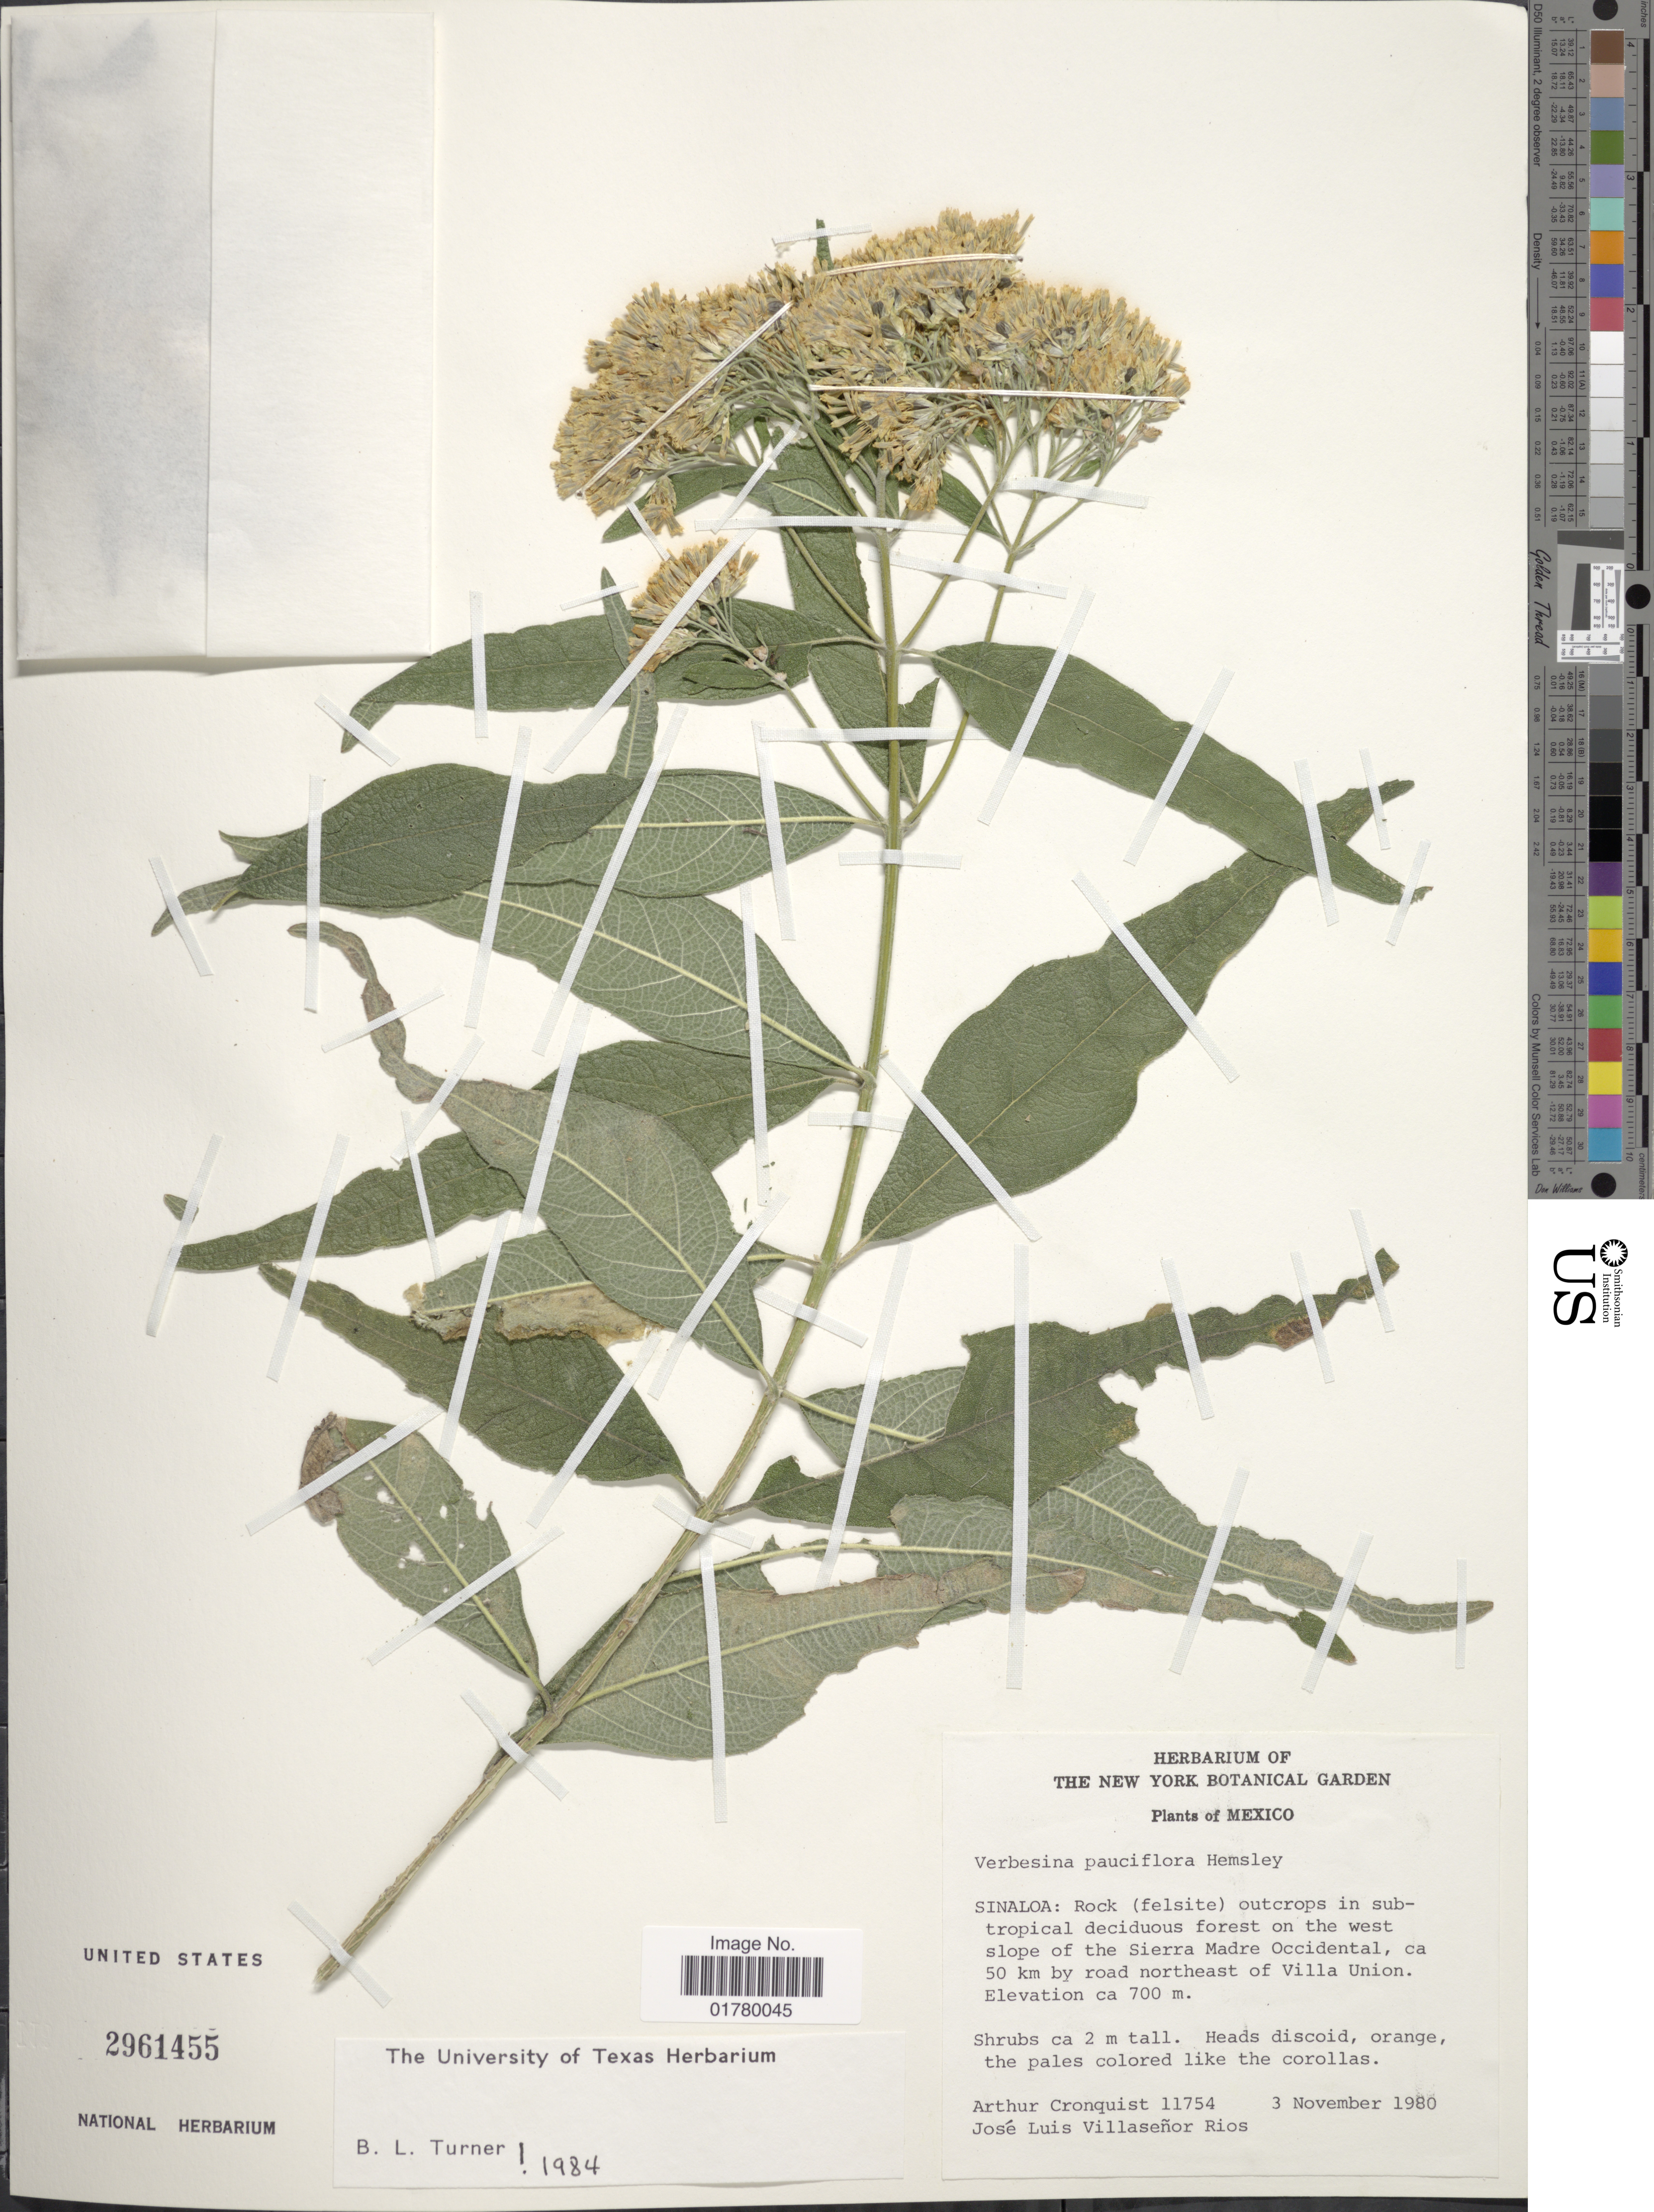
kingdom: Plantae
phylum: Tracheophyta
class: Magnoliopsida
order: Asterales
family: Asteraceae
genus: Verbesina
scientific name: Verbesina pauciflora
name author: Hemsl.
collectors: A. J. Cronquist & J. L. Villasenor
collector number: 11754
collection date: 1980-11-03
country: Mexico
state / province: Sinaloa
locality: Rock (felsite) outcrops in subtropical deciduous forest on the west slope of the Sierra Madre Occidental, ca 50 km by road northeast of Villa Union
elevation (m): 700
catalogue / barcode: US 2961455